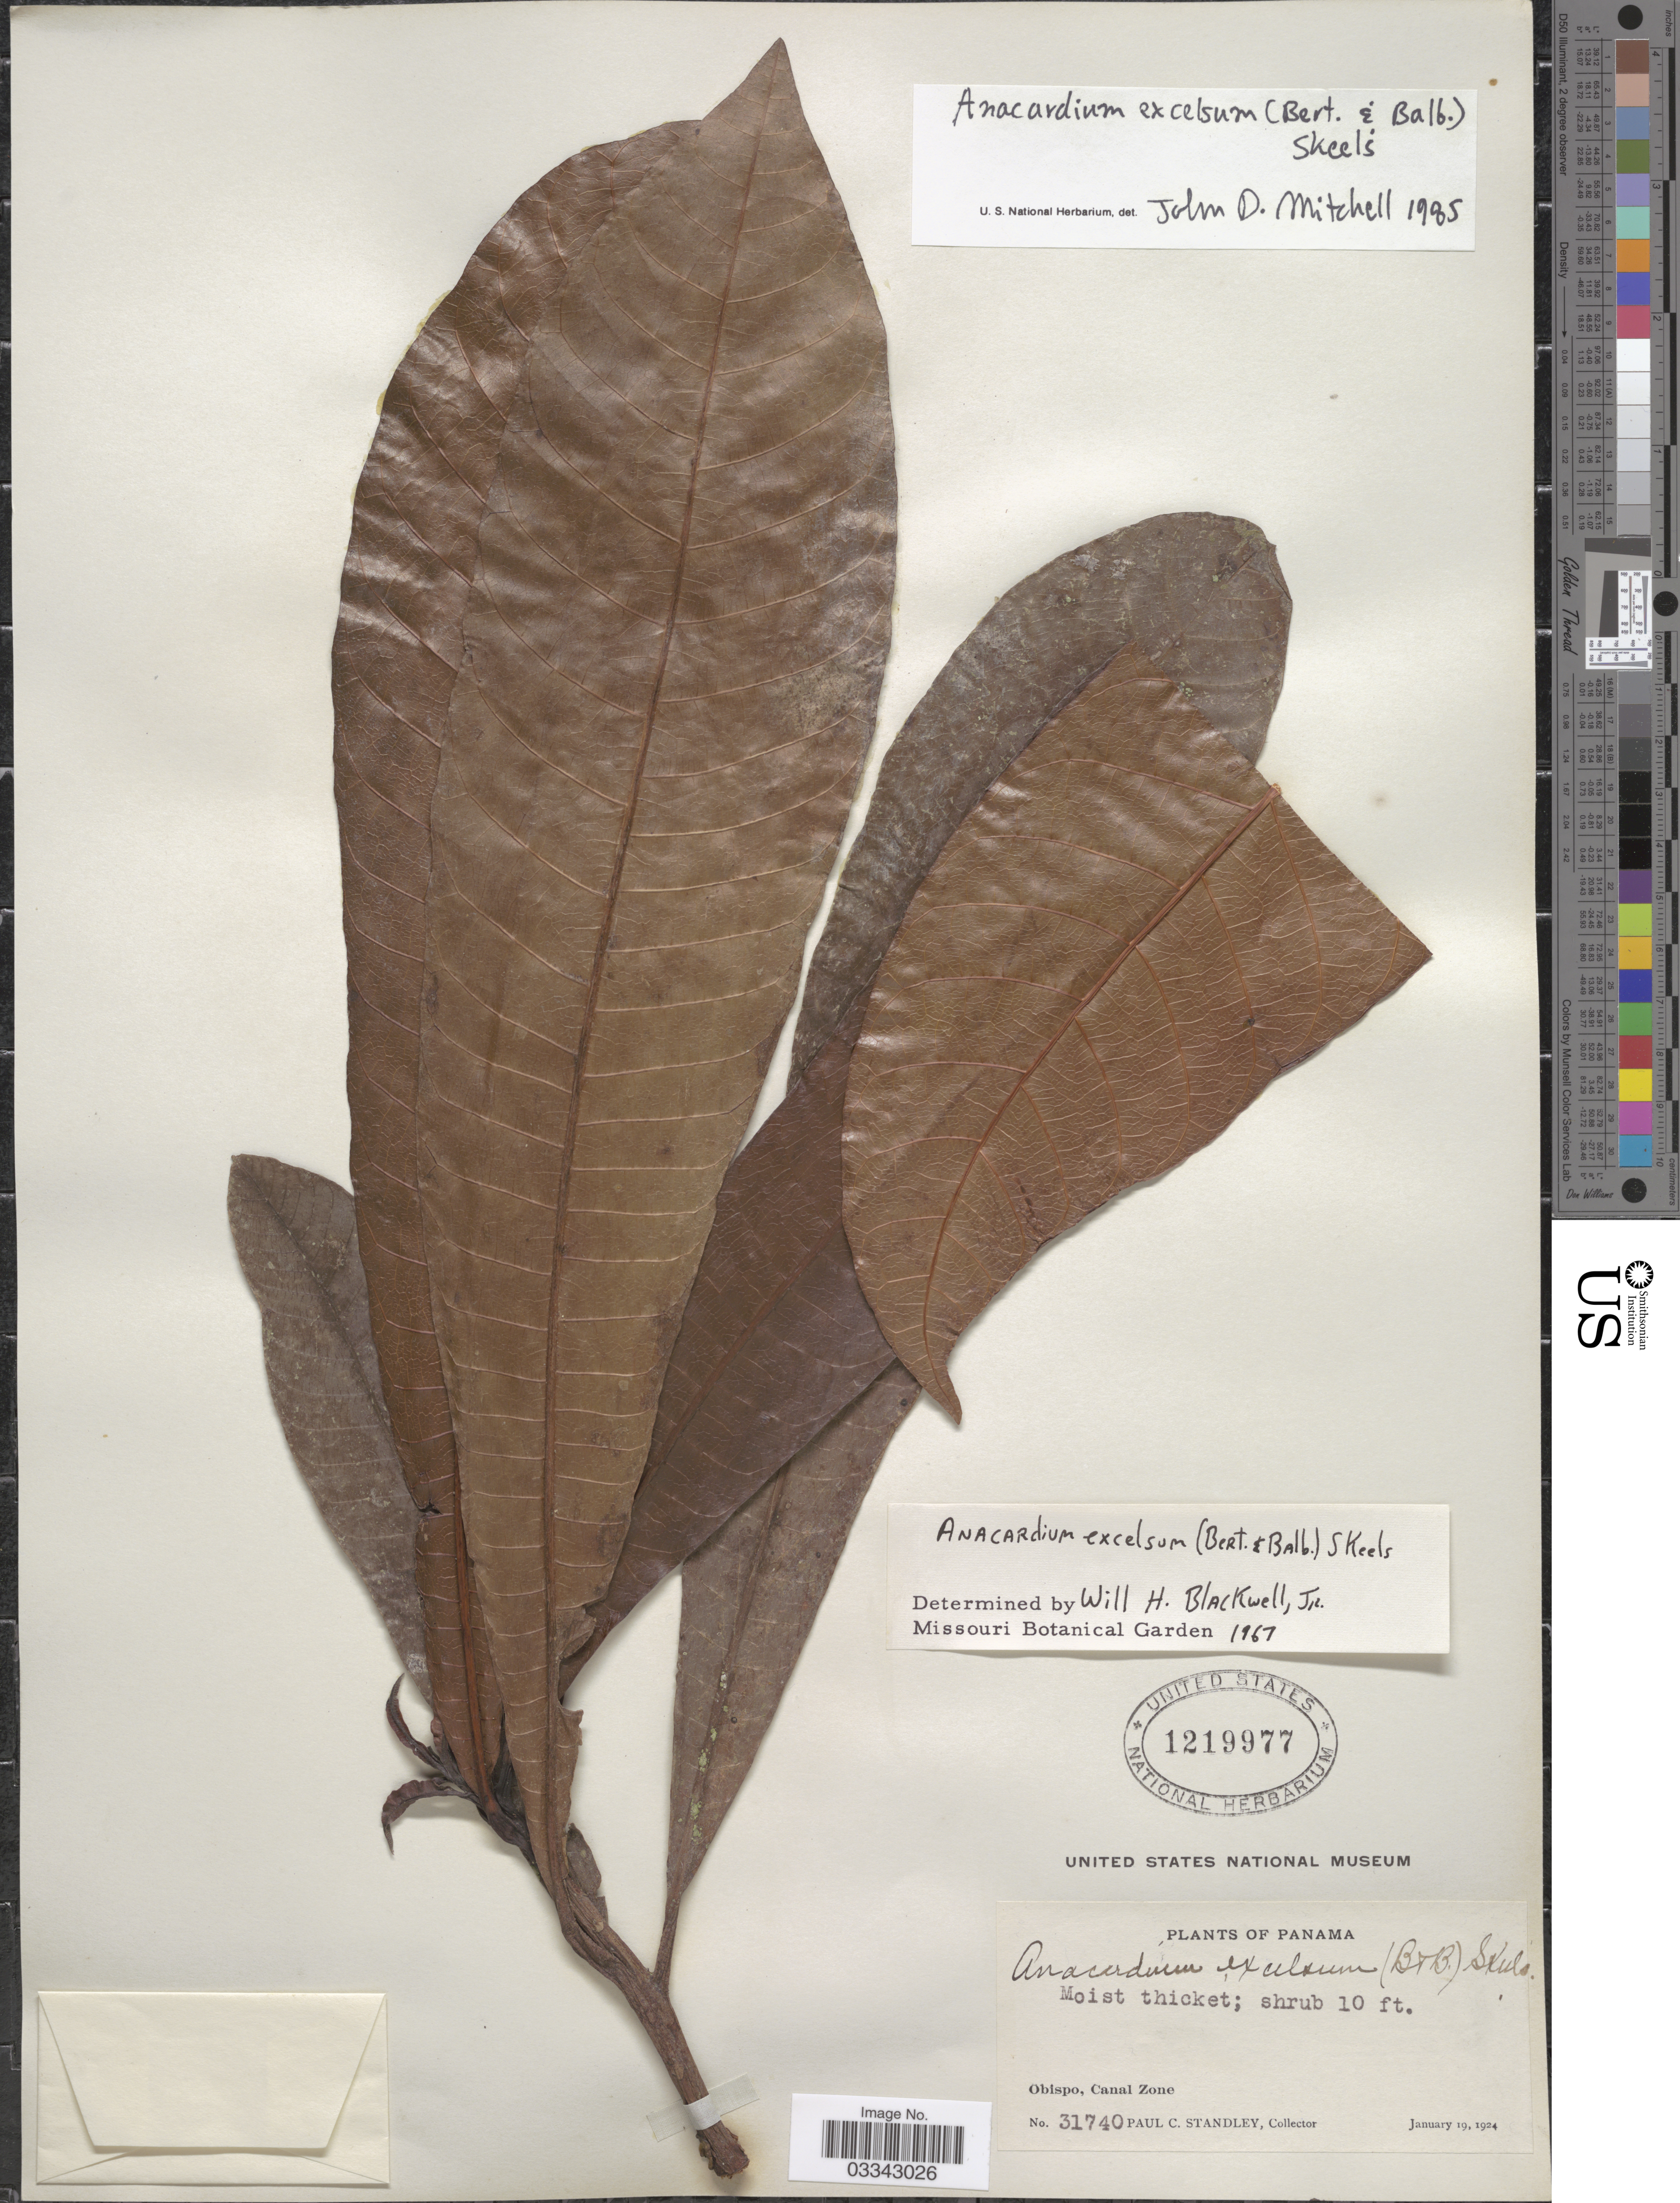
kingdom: Plantae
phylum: Tracheophyta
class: Magnoliopsida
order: Sapindales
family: Anacardiaceae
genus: Anacardium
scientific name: Anacardium excelsum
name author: (Kunth) Skeels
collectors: P. C. Standley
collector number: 31740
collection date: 1924-01-19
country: Panama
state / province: Colón / Panamá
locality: Obispo, Canal Zone.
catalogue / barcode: US 1219977